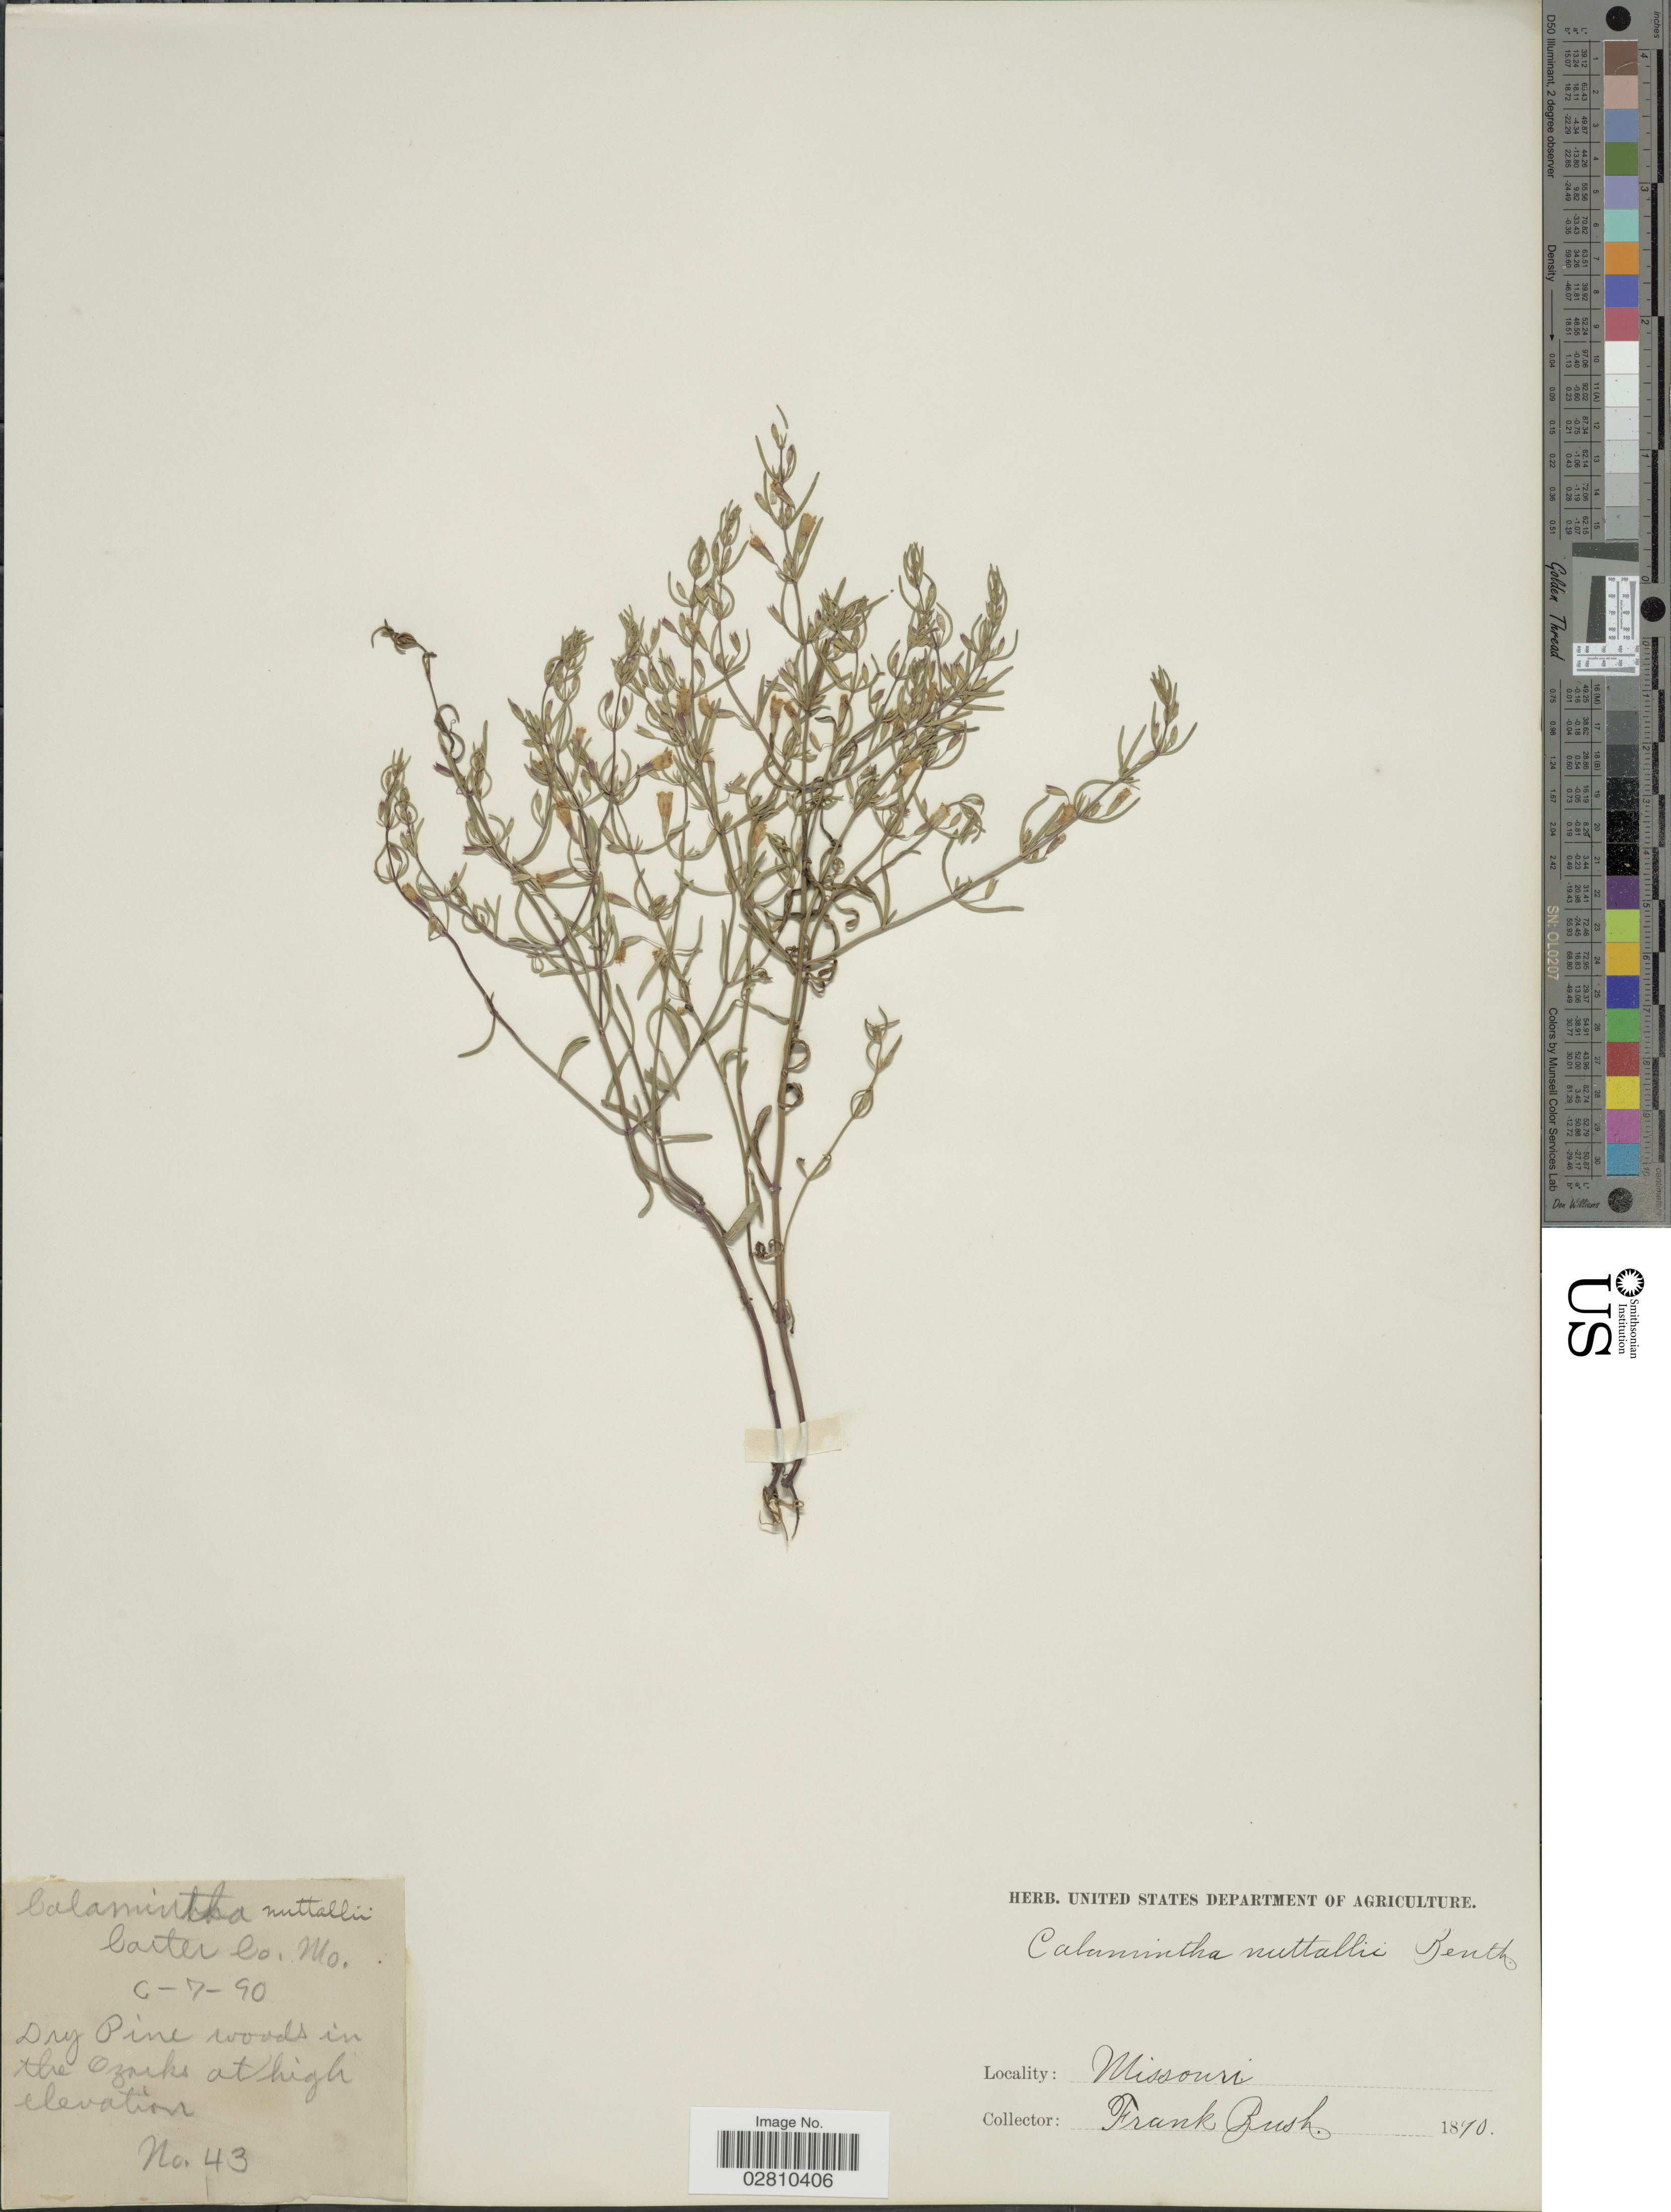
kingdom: Plantae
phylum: Tracheophyta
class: Magnoliopsida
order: Lamiales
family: Lamiaceae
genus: Clinopodium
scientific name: Clinopodium glabrum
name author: (Nutt.) Kuntze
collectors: F. Brush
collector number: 43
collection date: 1890-06-07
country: United States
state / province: Missouri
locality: Carter Co., Mo. Dry Pine woods in the Ozarks.